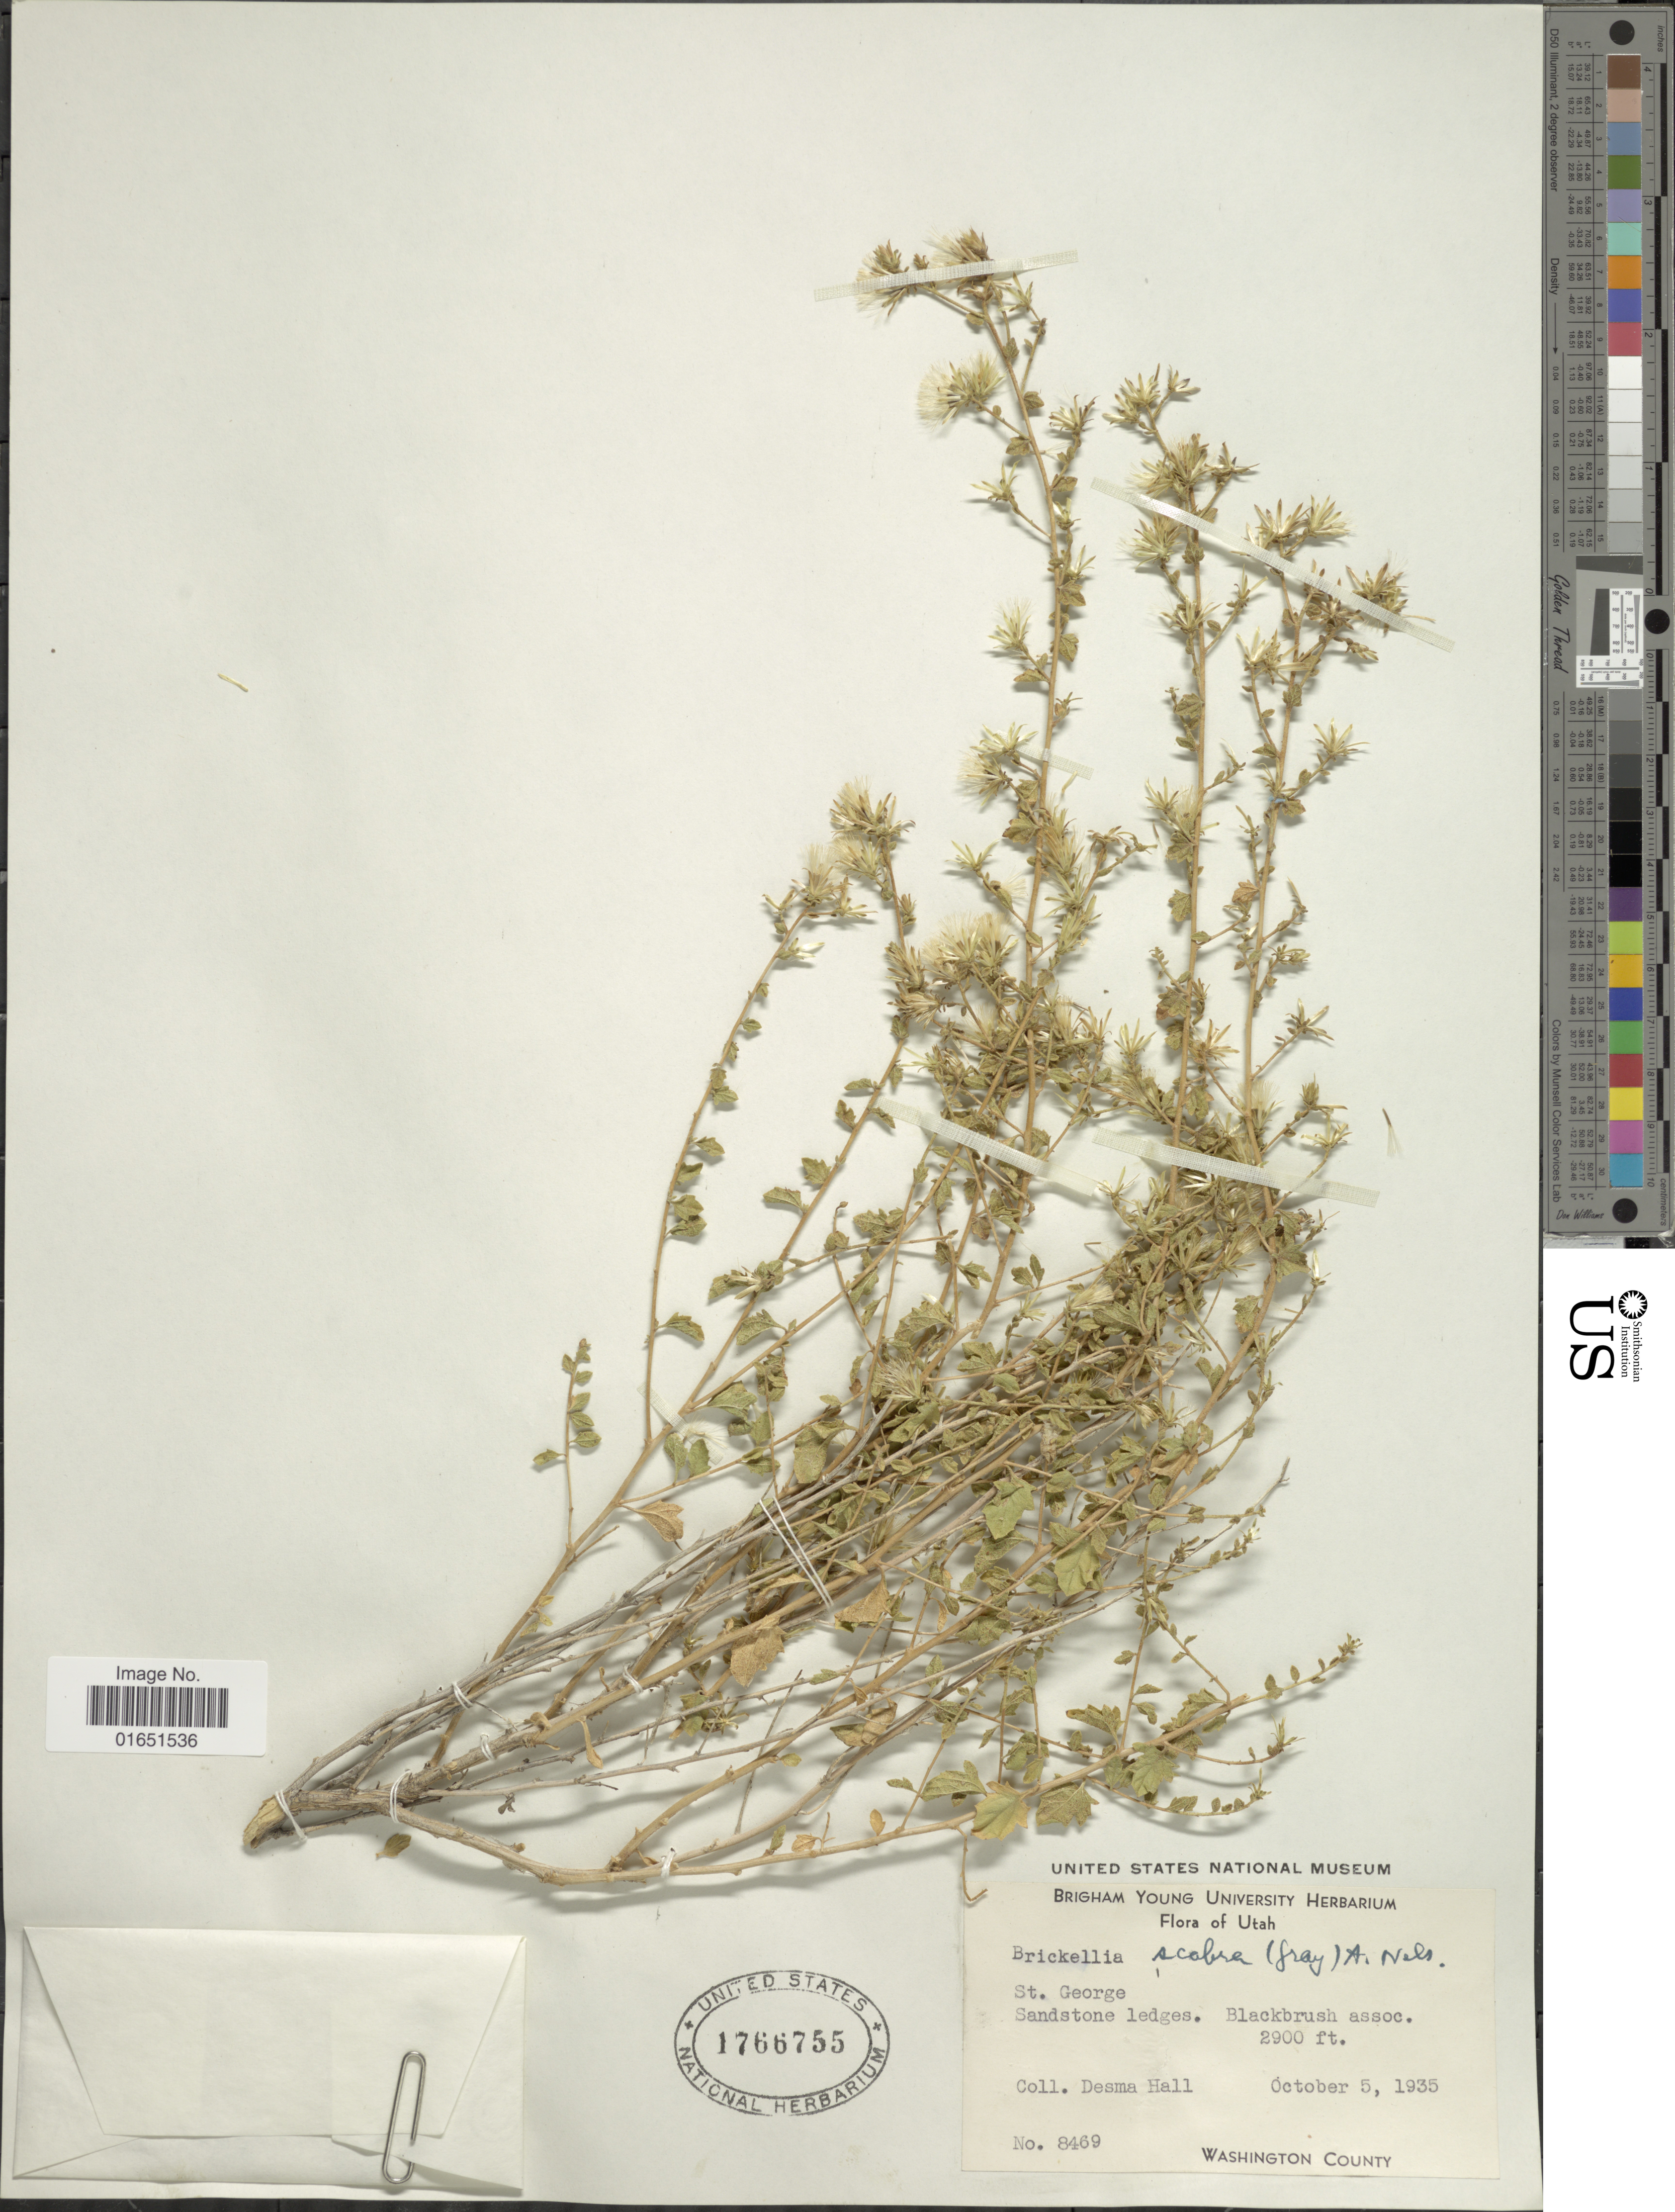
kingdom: Plantae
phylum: Tracheophyta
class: Magnoliopsida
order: Asterales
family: Asteraceae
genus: Brickellia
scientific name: Brickellia scabra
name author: (A. Gray) A. Nelson ex B.L. Rob.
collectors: D. Hall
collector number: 8469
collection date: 1935-10-05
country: United States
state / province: Utah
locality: St George, Sandstone ledges. Blackbrush assoc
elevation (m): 884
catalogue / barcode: US 1766755